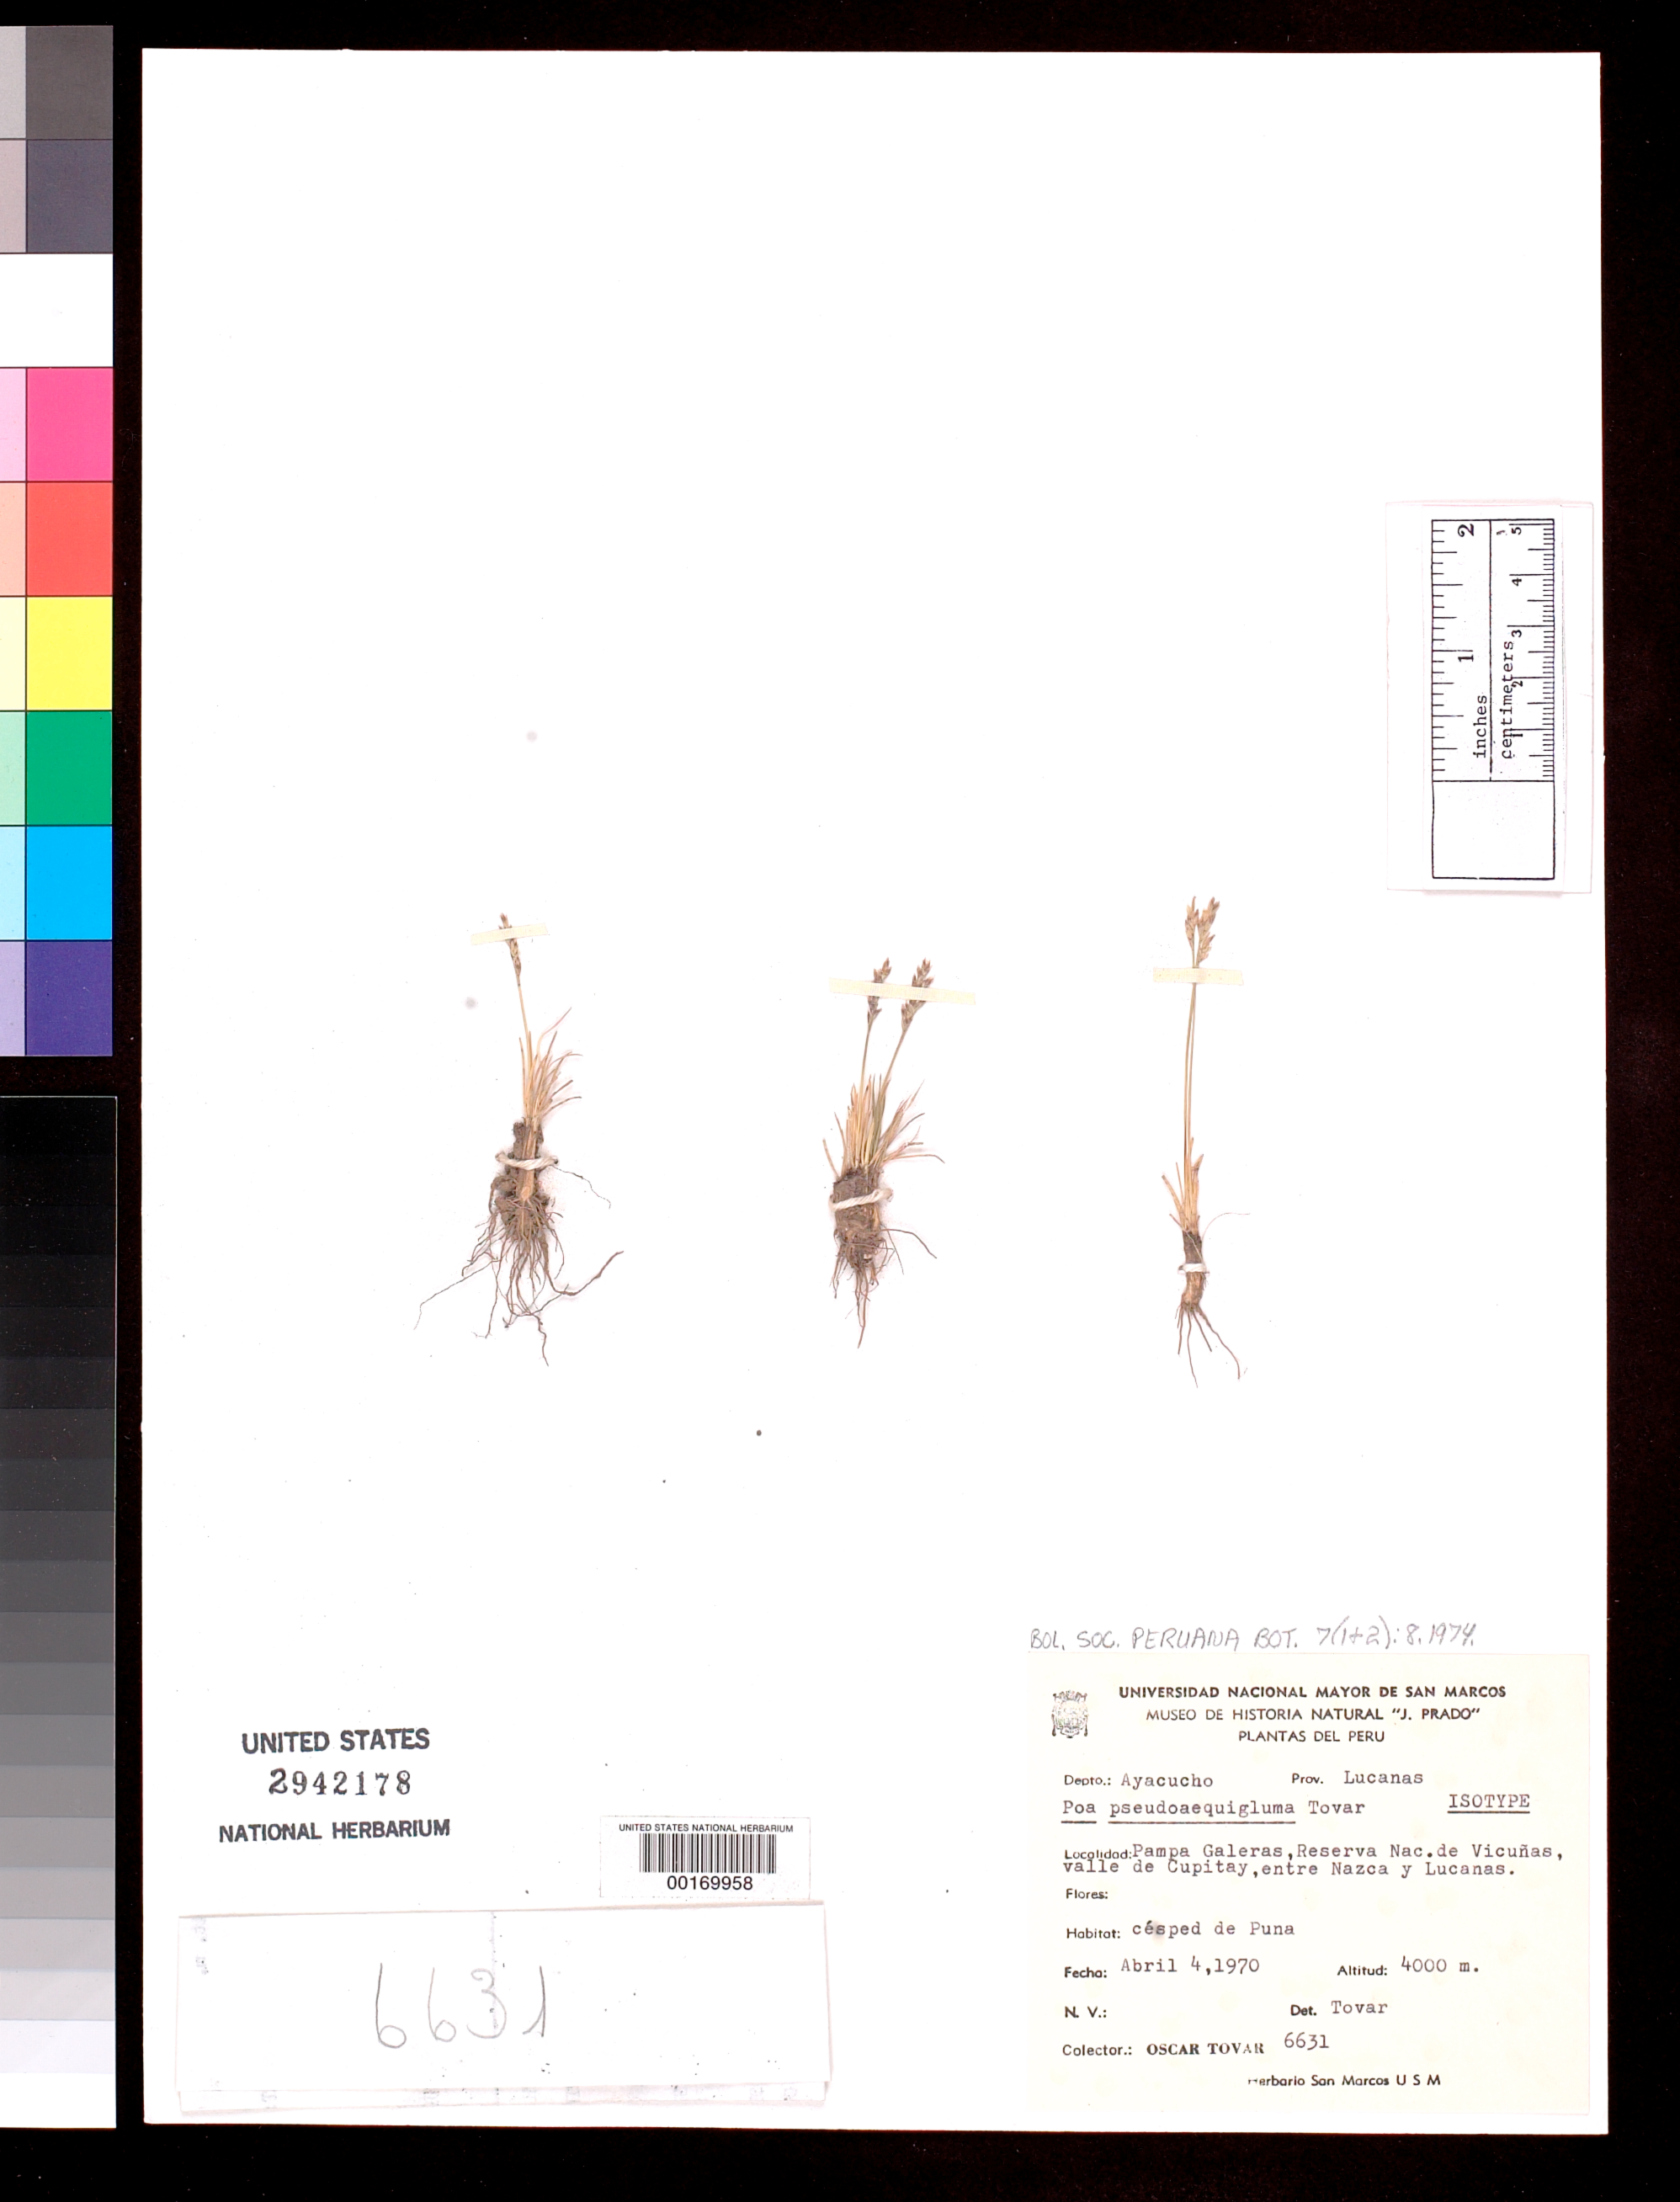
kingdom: Plantae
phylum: Tracheophyta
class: Liliopsida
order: Poales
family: Poaceae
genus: Poa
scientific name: Poa pseudoaequigluma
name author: Tovar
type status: Isotype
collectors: Ó. Tovar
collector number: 6631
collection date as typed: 04 Apr 1970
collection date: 1970-04-04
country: Peru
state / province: Ayacucho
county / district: Lucanas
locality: Pampa Galeras, Vicunas National Reserve, valley of Cupitay, between Nazca and Lucanas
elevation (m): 4000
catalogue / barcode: US 2942178